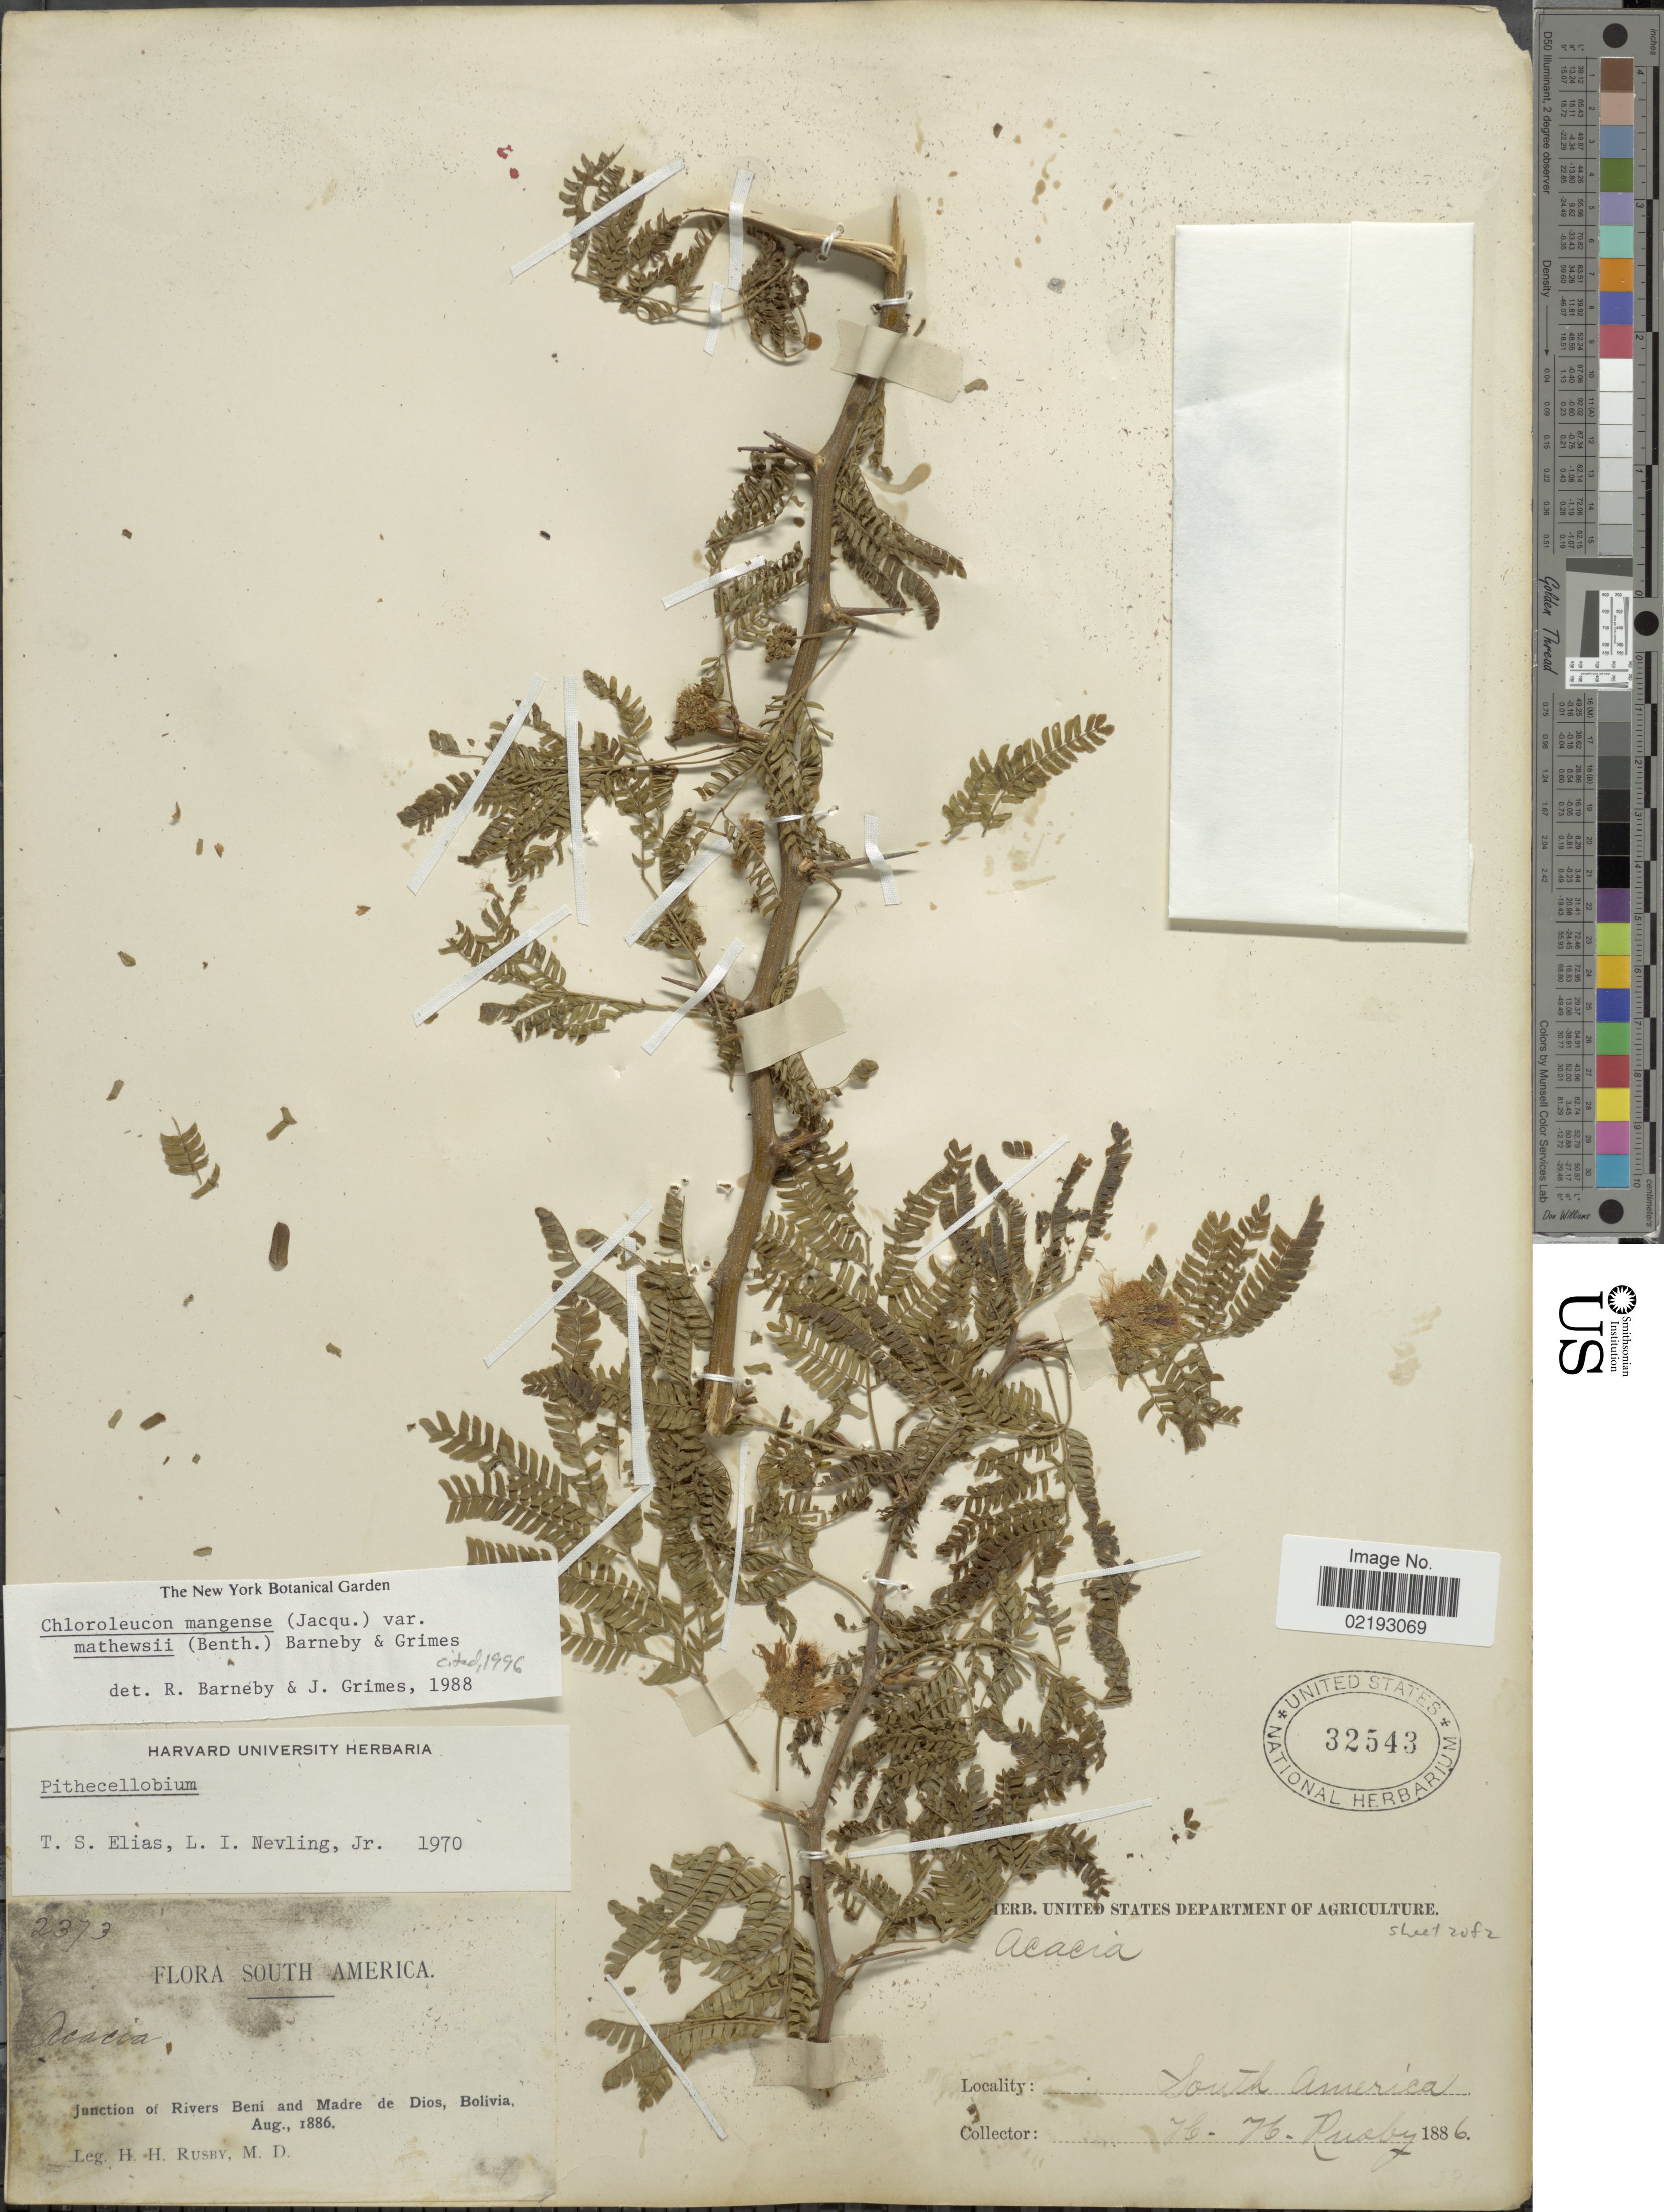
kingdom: Plantae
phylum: Tracheophyta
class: Magnoliopsida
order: Fabales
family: Fabaceae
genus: Chloroleucon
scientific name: Chloroleucon mangense var. mathewsii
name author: (Benth.) Barneby & J.W. Grimes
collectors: H. H. Rusby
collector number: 2373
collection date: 1886-08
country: Bolivia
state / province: Beni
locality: Junction of Rivers Beni and Madre de Dios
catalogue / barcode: US 32543